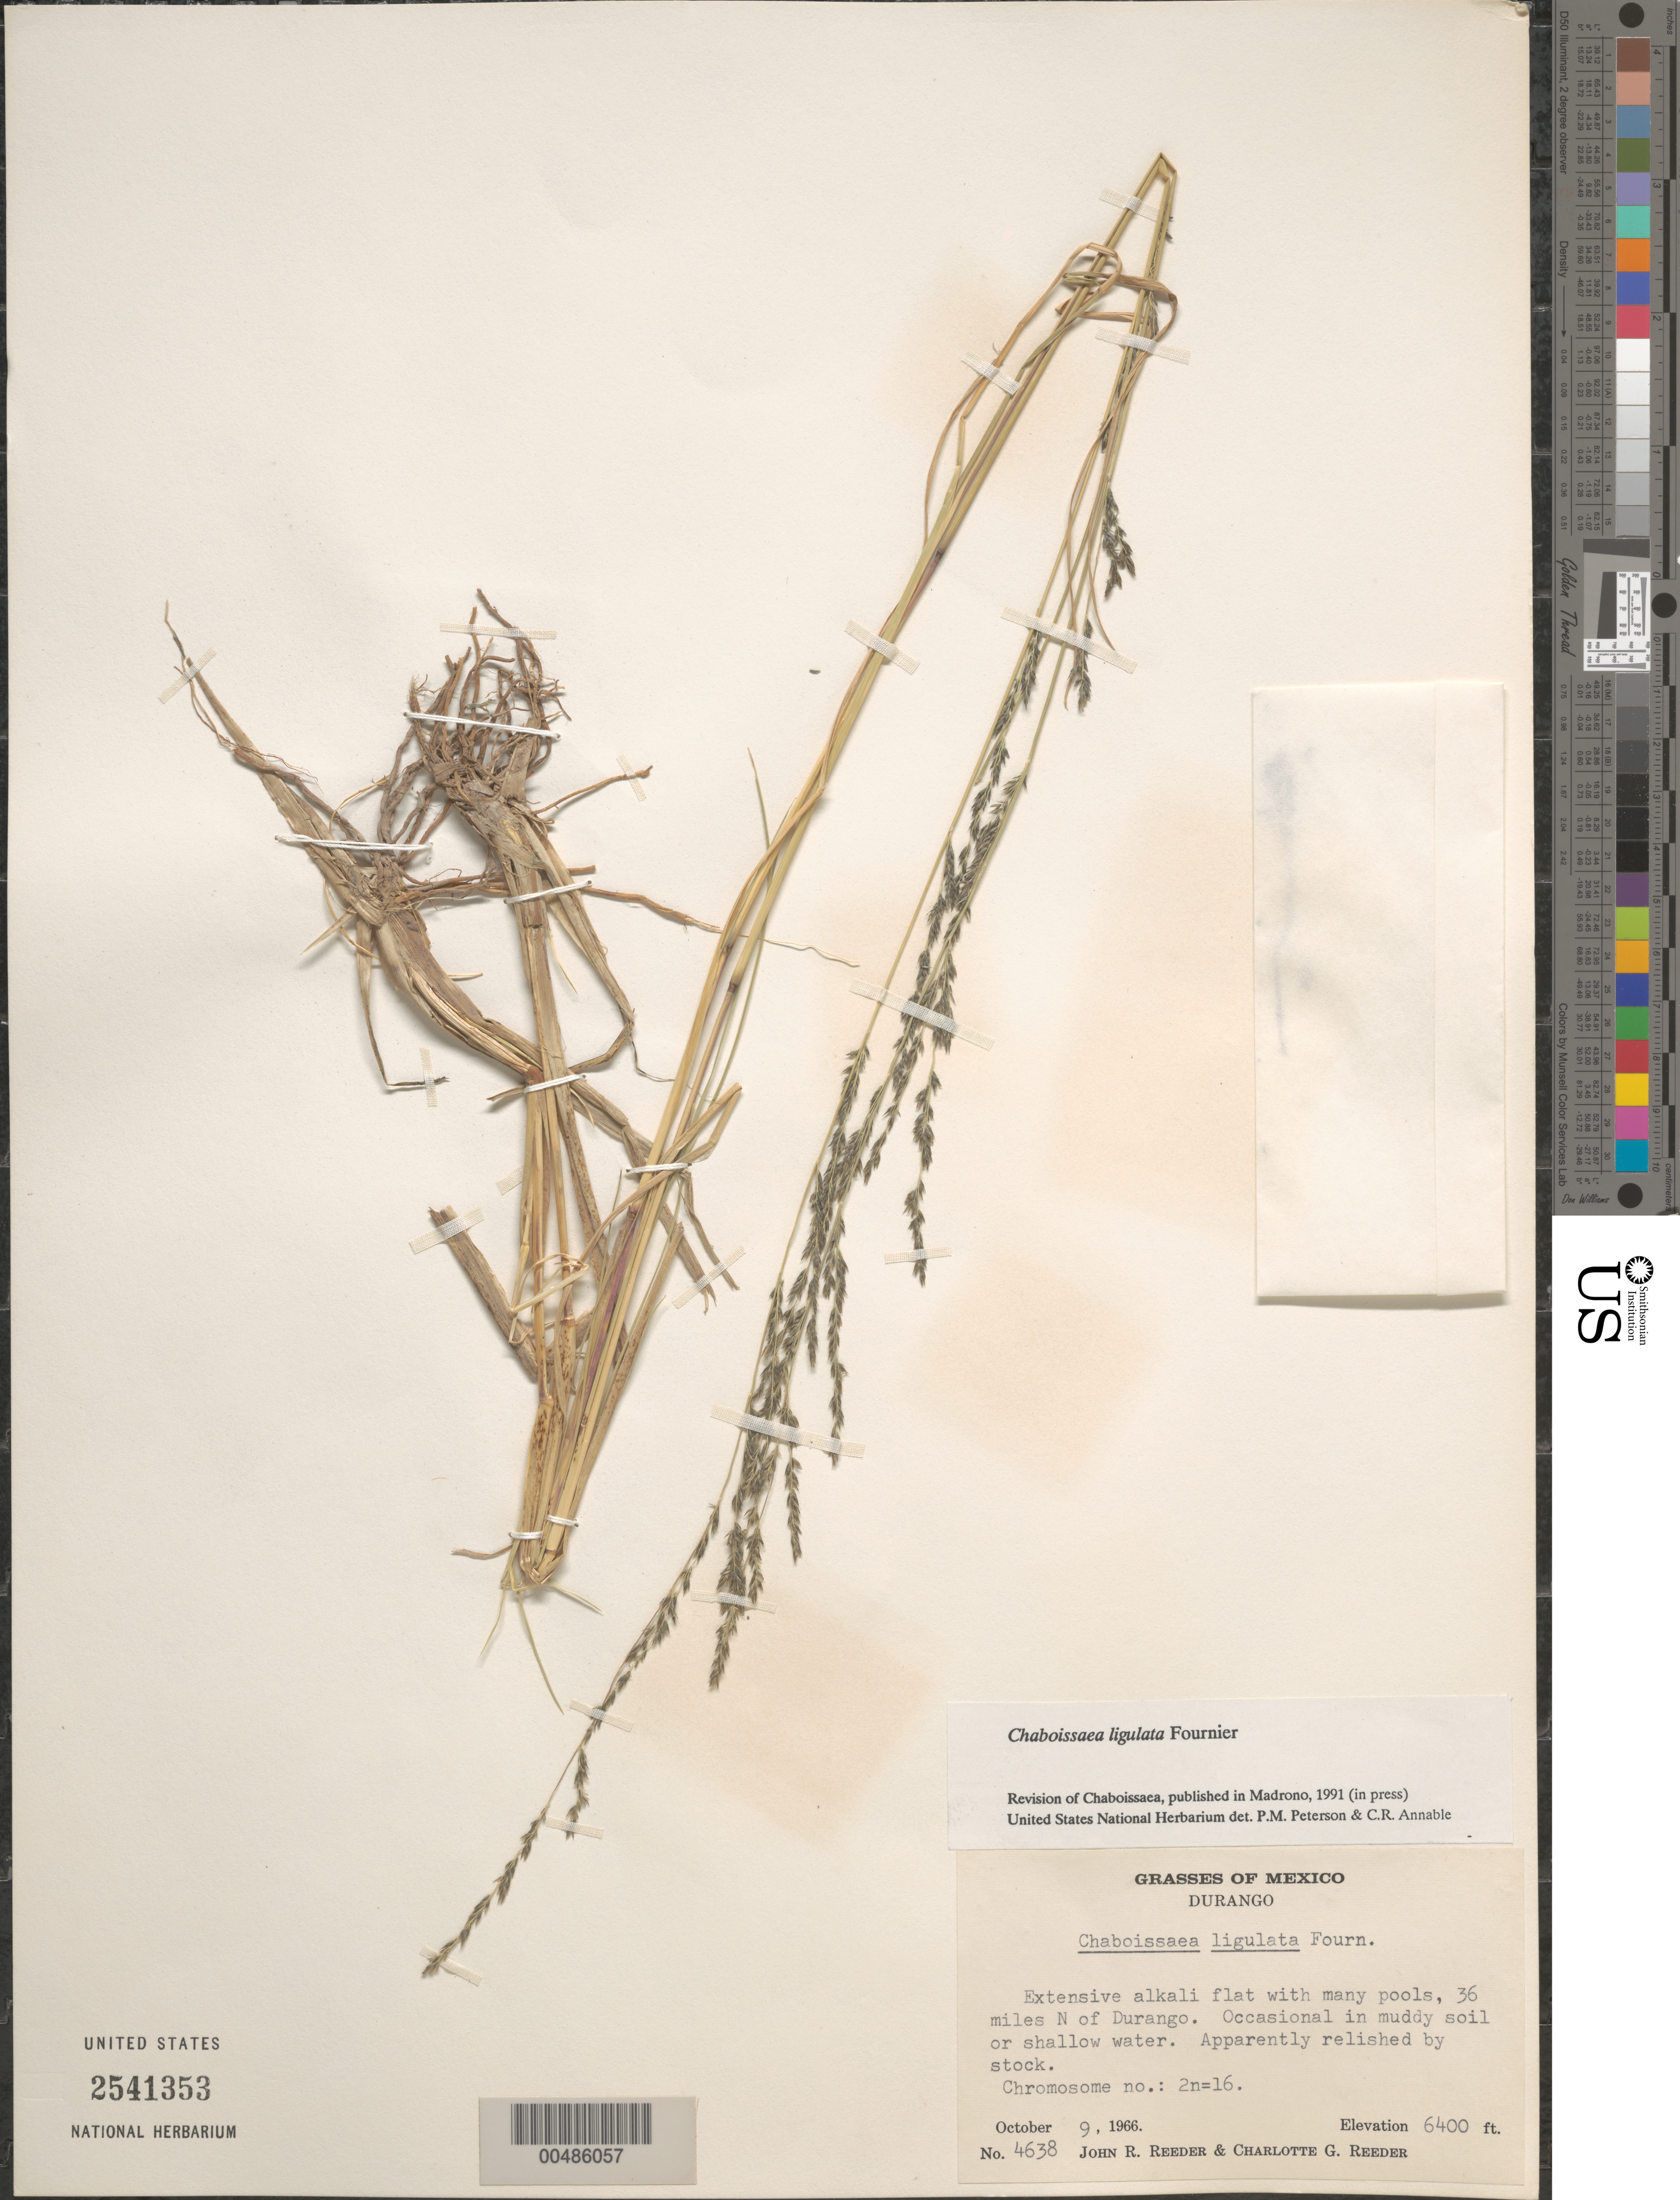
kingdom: Plantae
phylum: Tracheophyta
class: Liliopsida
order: Poales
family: Poaceae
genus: Chaboissaea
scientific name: Chaboissaea ligulata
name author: E. Fourn.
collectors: J. R. Reeder & C. G. Reeder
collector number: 4638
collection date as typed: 9 Oct 1966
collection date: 1966-10-09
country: Mexico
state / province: Durango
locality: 36 mi N of Durango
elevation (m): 1951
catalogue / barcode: US 2541353